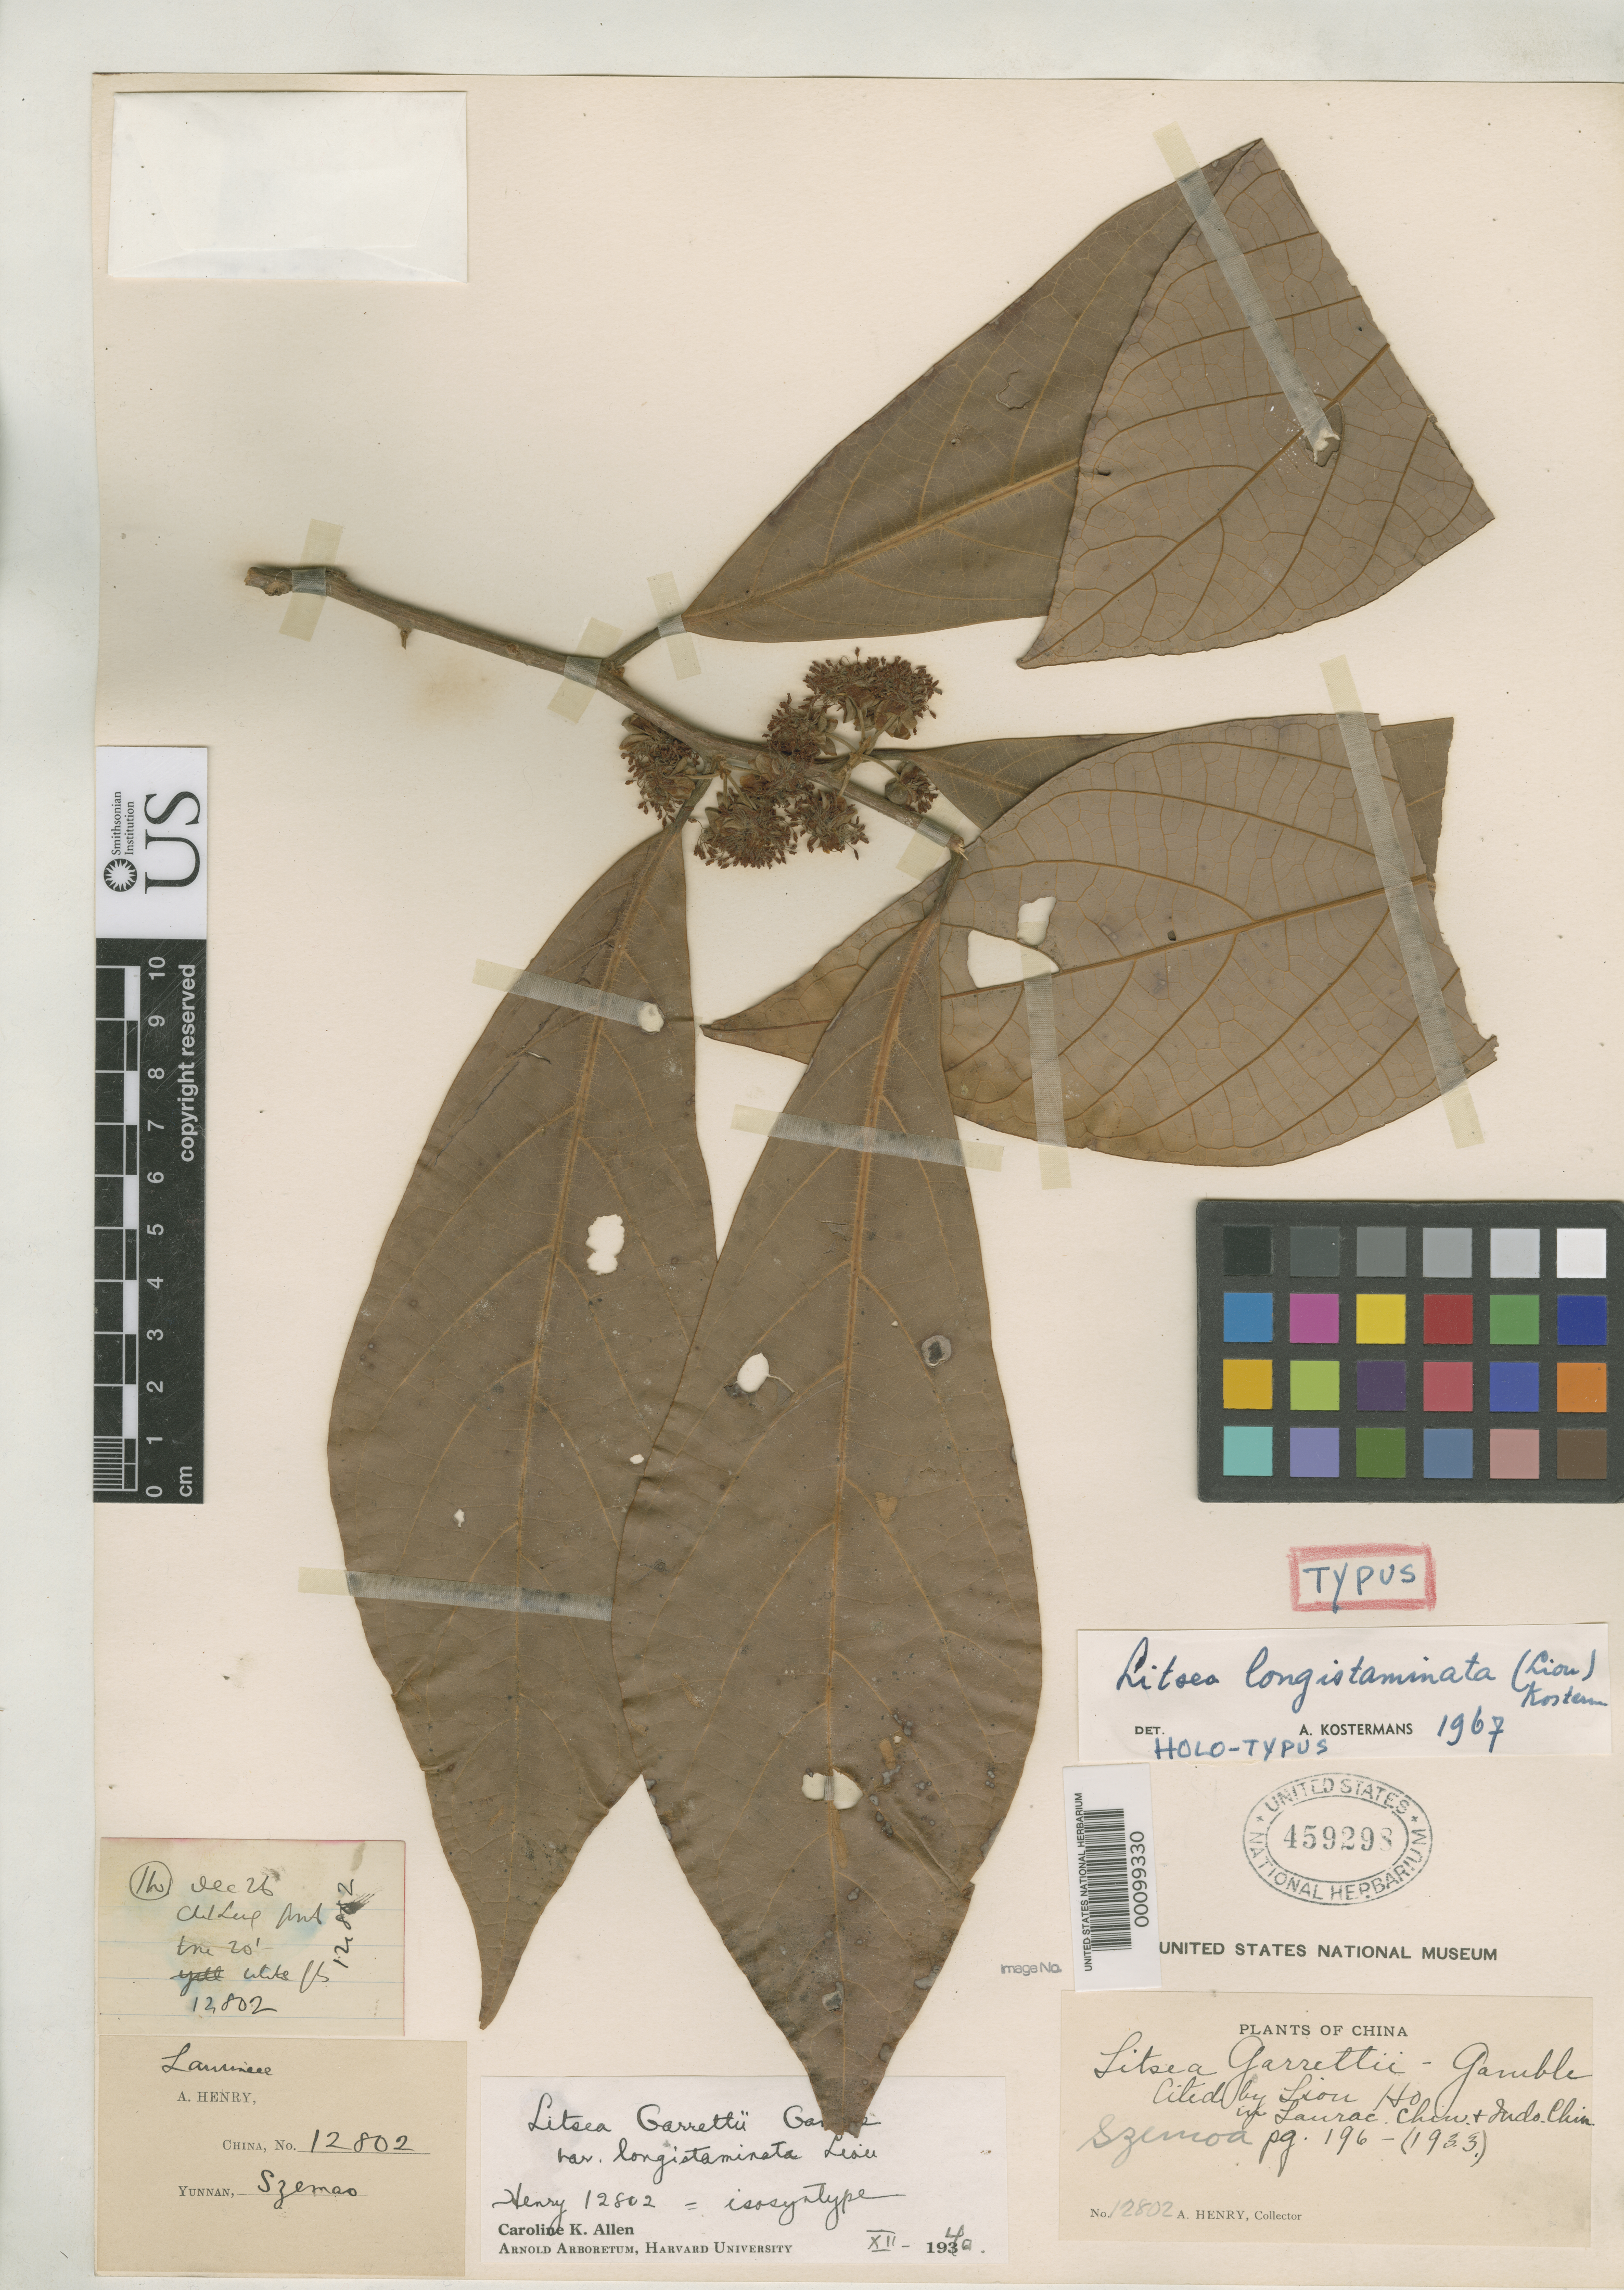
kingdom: Plantae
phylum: Tracheophyta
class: Magnoliopsida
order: Laurales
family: Lauraceae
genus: Litsea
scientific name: Litsea garrettii var. longistaminata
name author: H. Liu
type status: Holotype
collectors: A. Henry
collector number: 12802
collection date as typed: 26 Dec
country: China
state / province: Yunnan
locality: Szemoa.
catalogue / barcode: US 459298